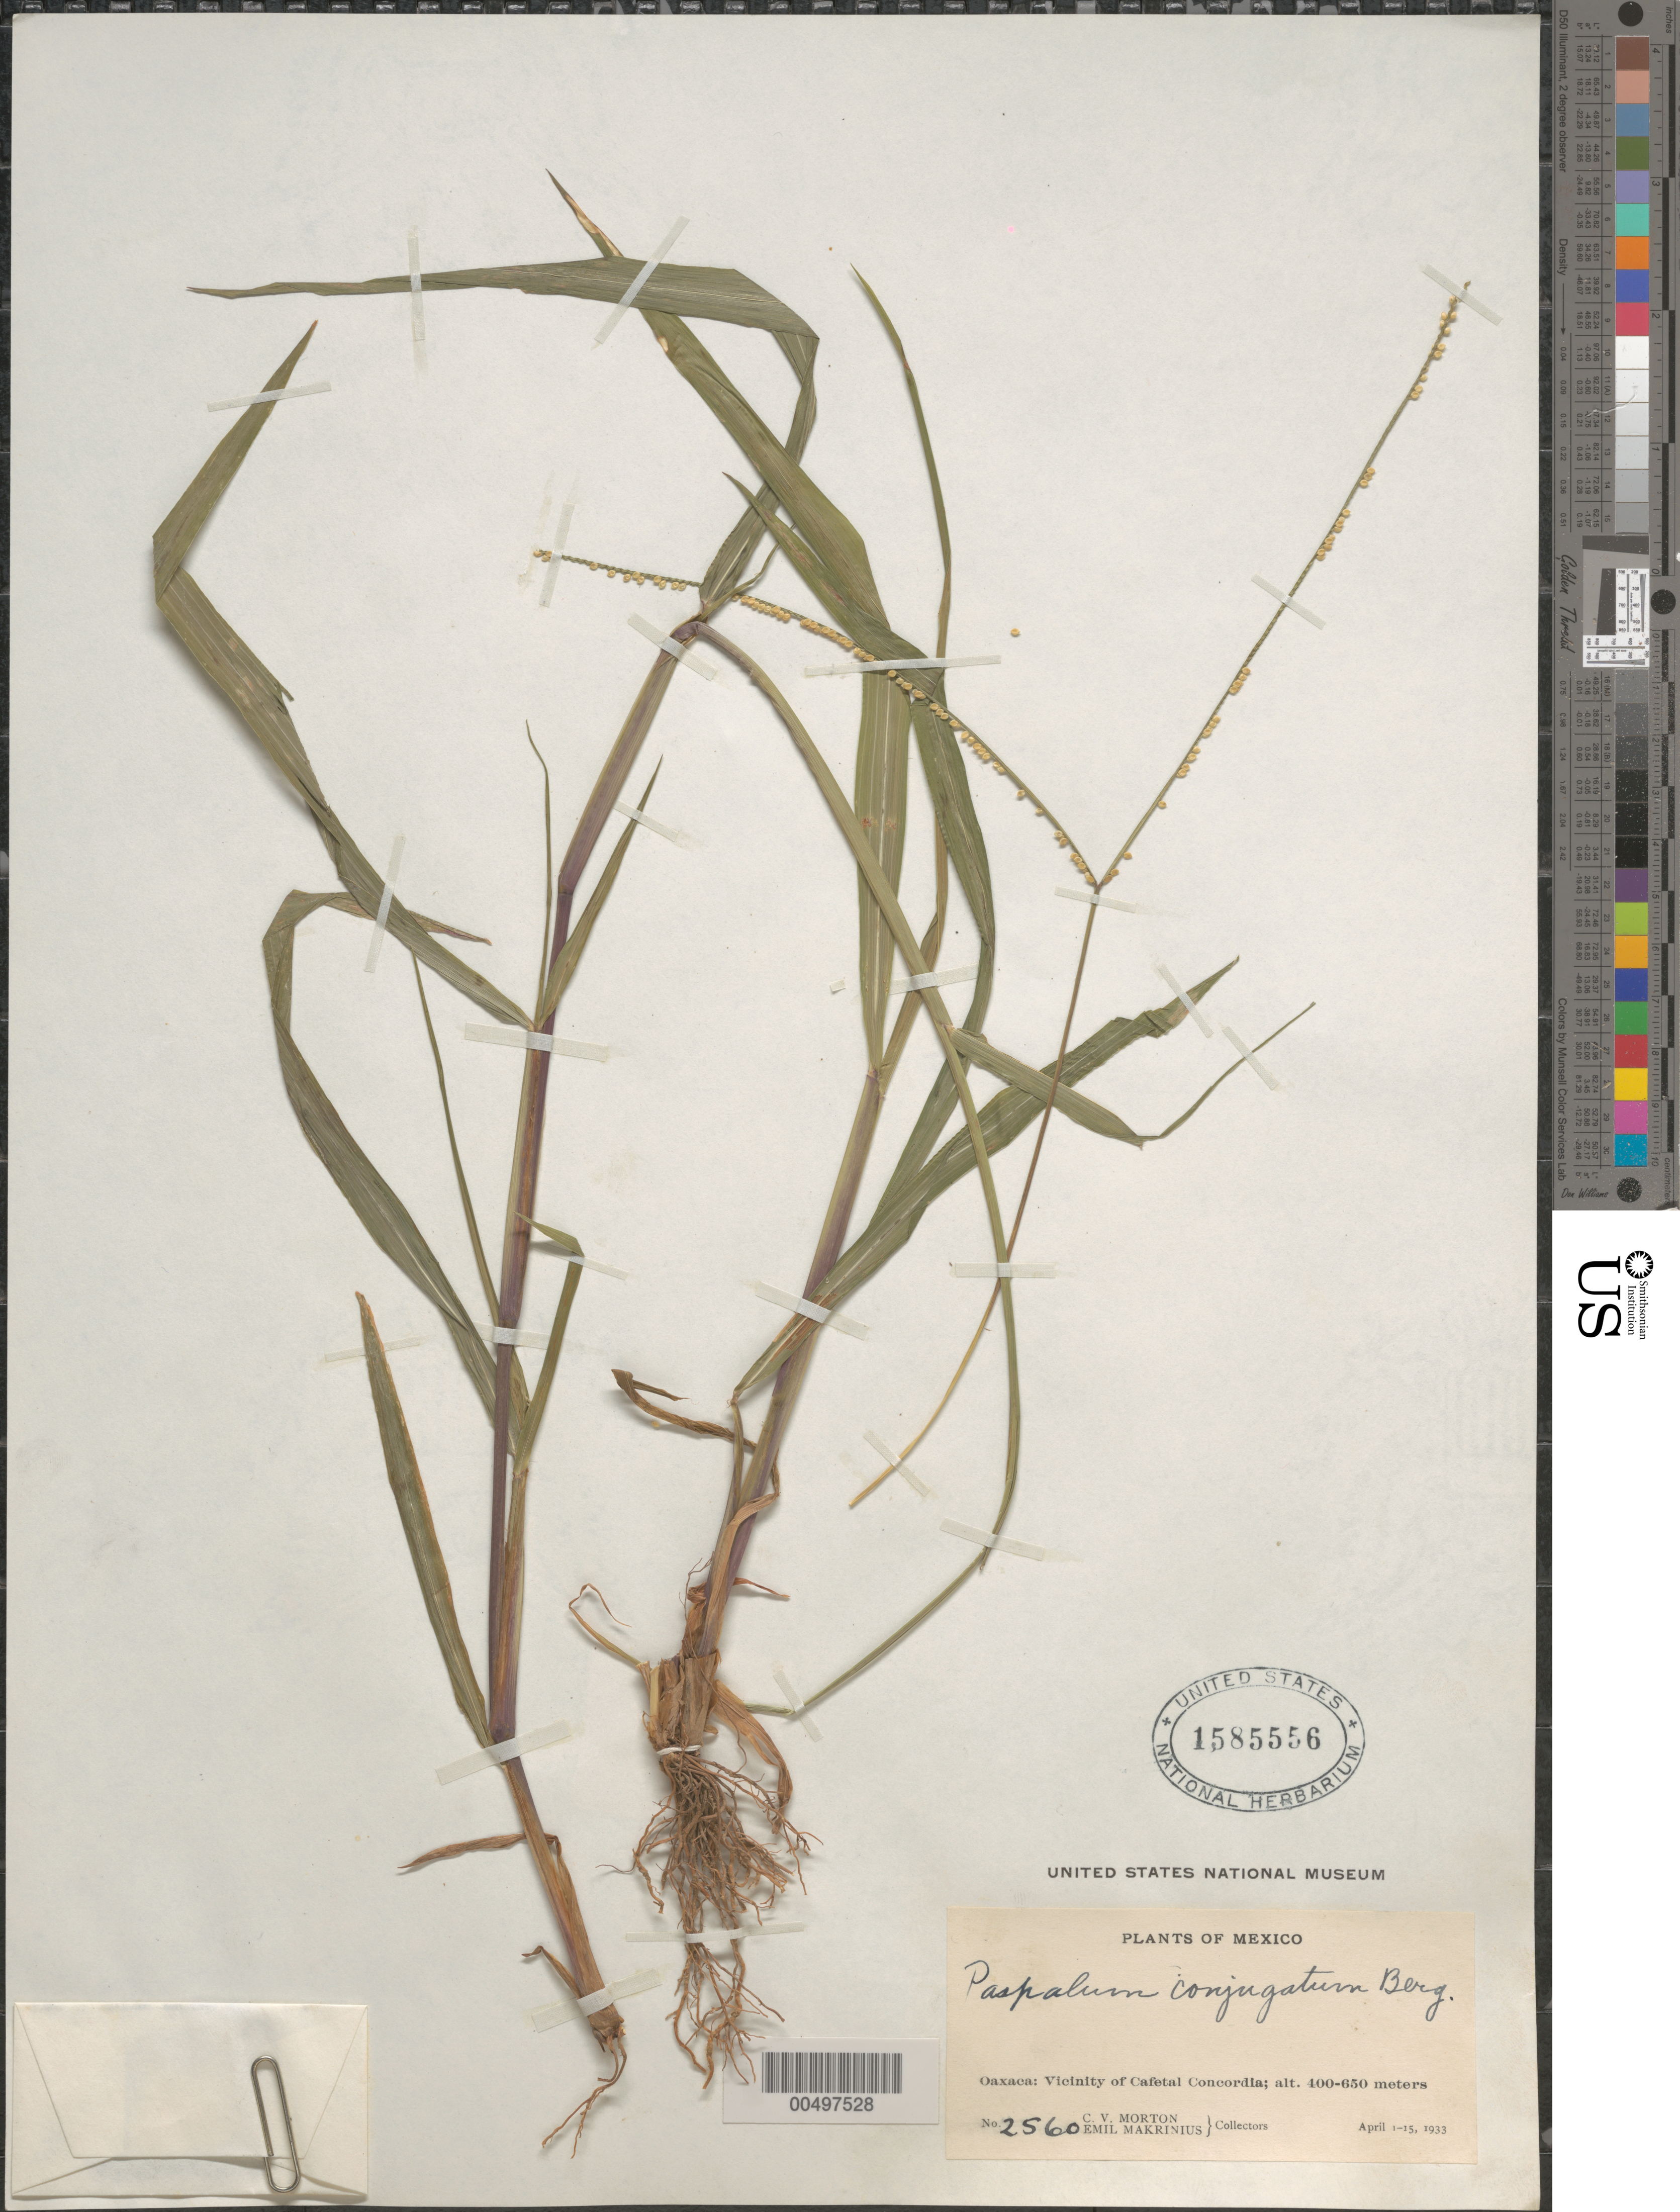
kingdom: Plantae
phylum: Tracheophyta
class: Liliopsida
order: Poales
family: Poaceae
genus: Paspalum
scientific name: Paspalum conjugatum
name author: P.J. Bergius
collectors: C. V. Morton & E. Makrinius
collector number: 2560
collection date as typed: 1 Apr 1933 to 15 Apr 1933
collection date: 1933-04-01/1933-04-15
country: Mexico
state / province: Oaxaca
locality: Vicinity of Cafetal Concordia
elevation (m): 400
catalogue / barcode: US 1585556